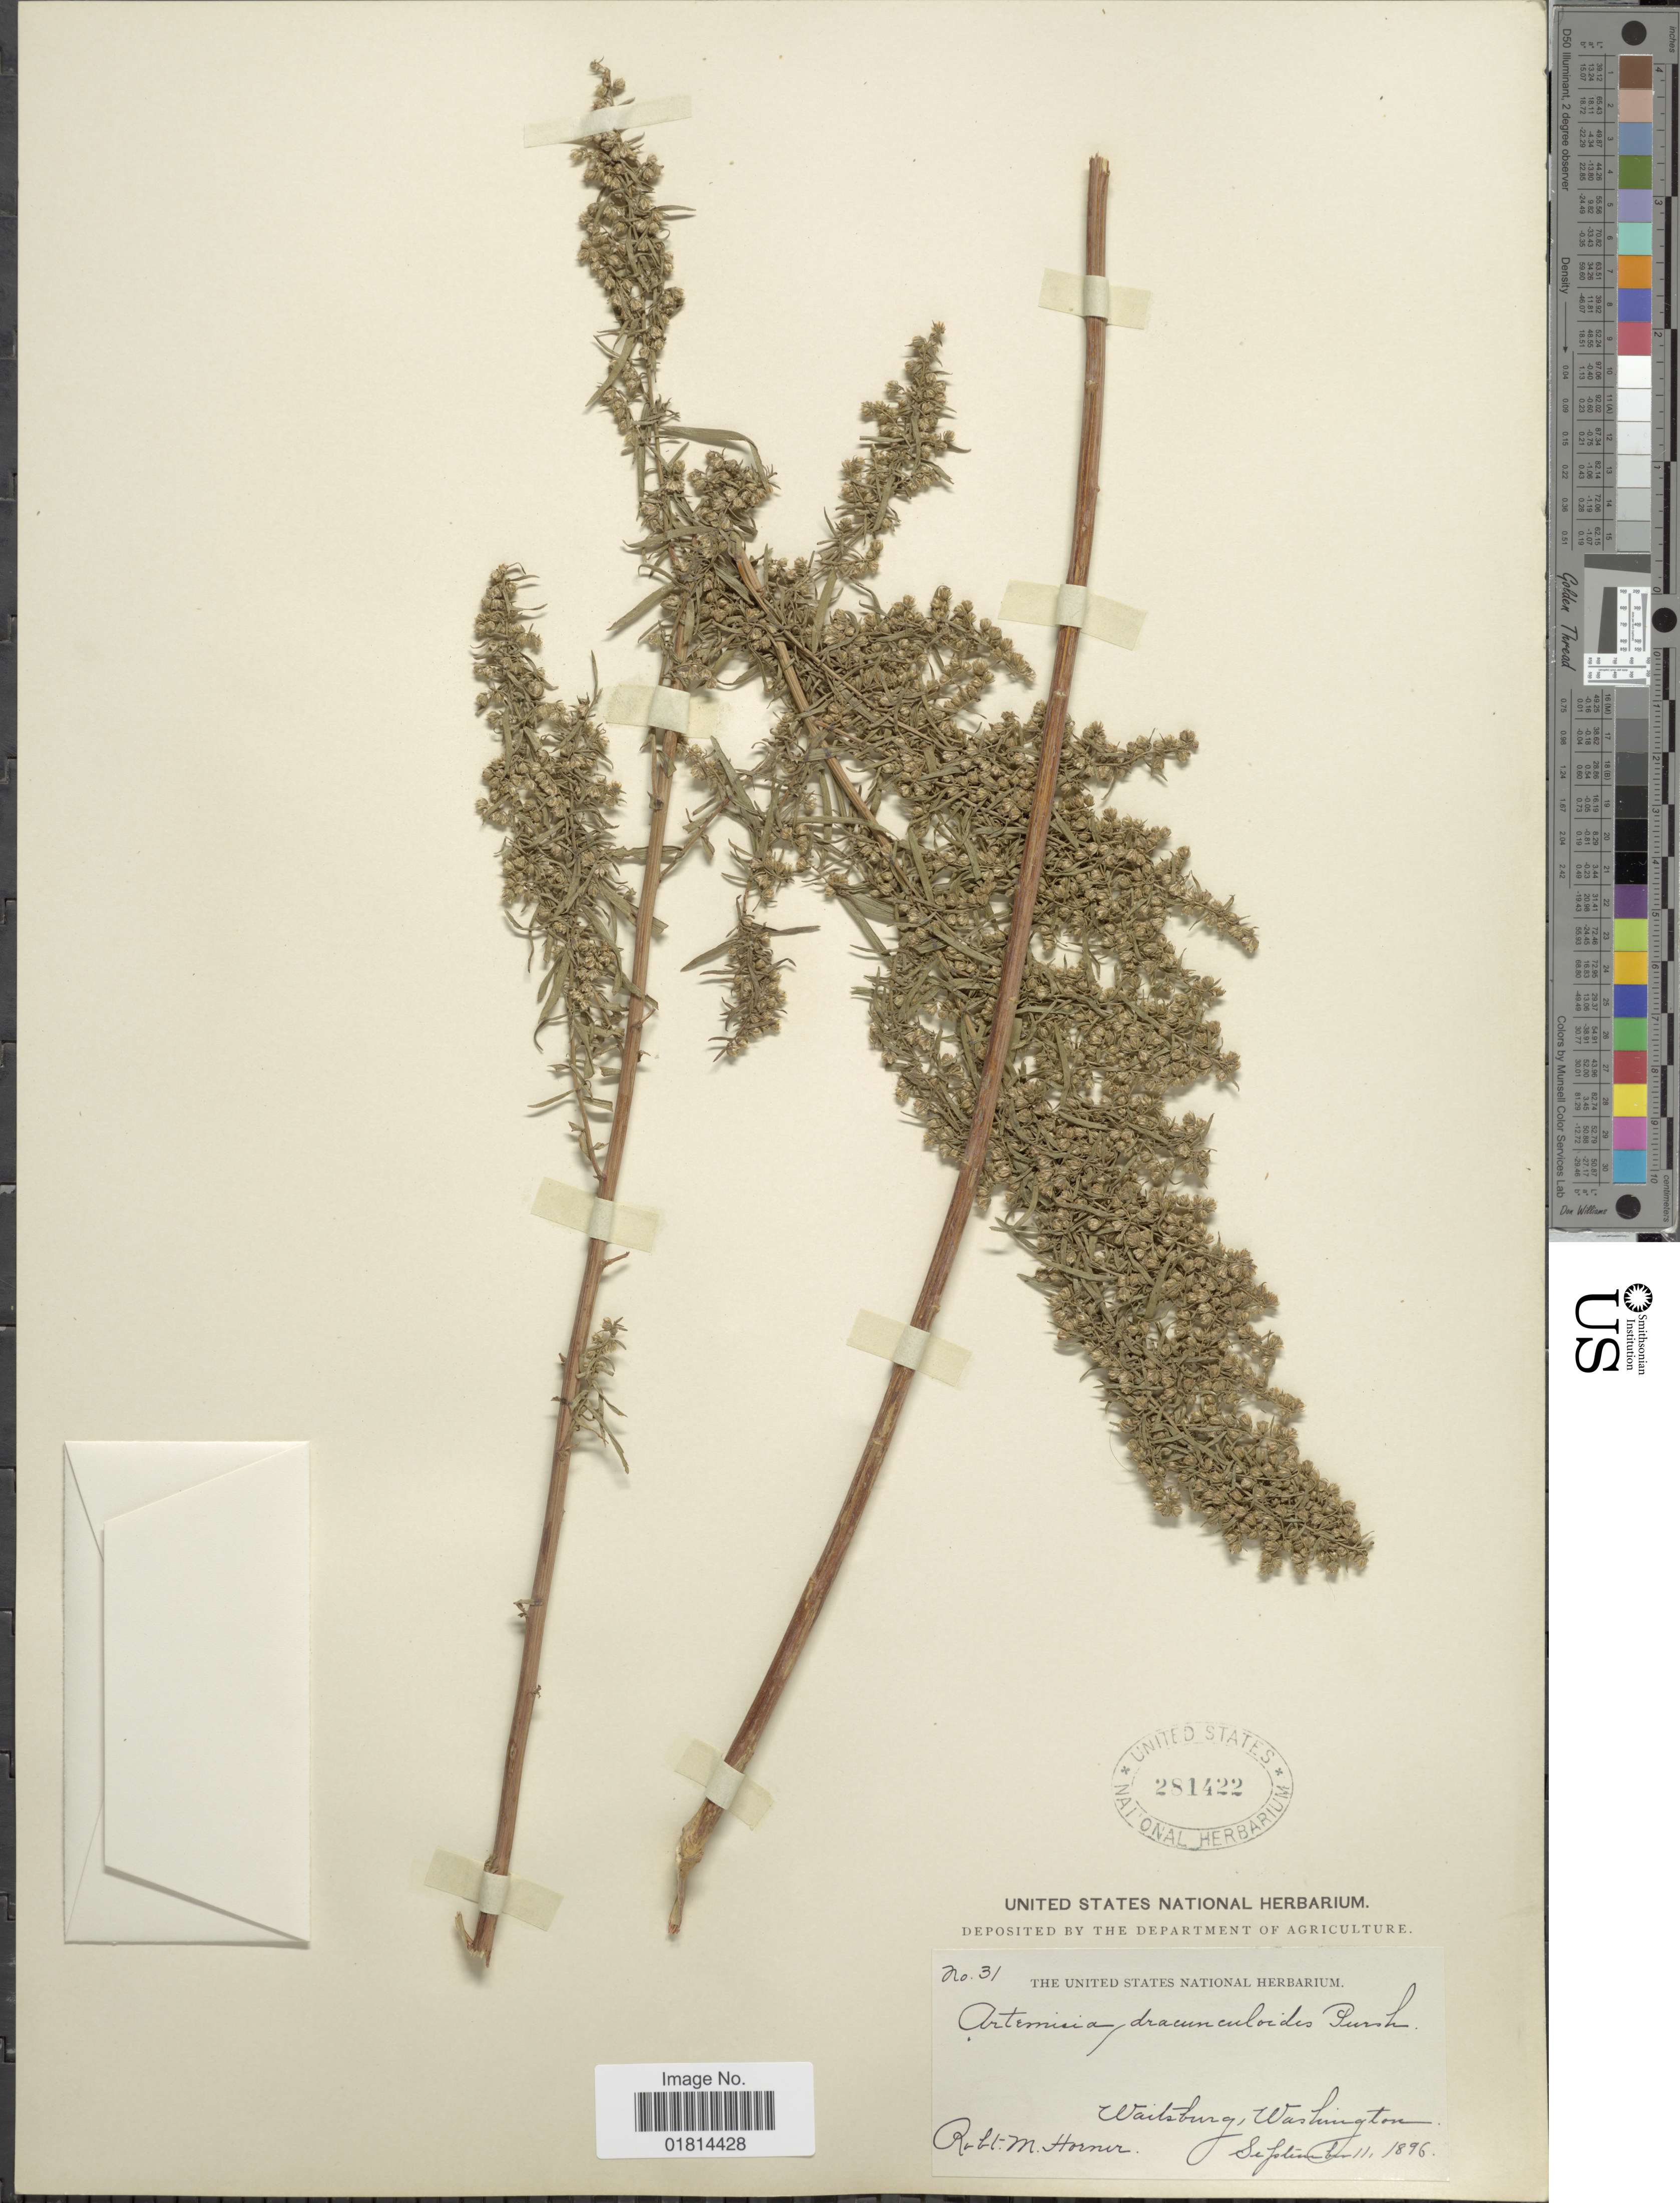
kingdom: Plantae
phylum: Tracheophyta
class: Magnoliopsida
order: Asterales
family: Asteraceae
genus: Artemisia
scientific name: Artemisia aromatica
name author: A. Nelson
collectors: R. Horner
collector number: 31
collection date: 1896-09-11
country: United States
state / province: Washington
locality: Washington, Washington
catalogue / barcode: US 281422